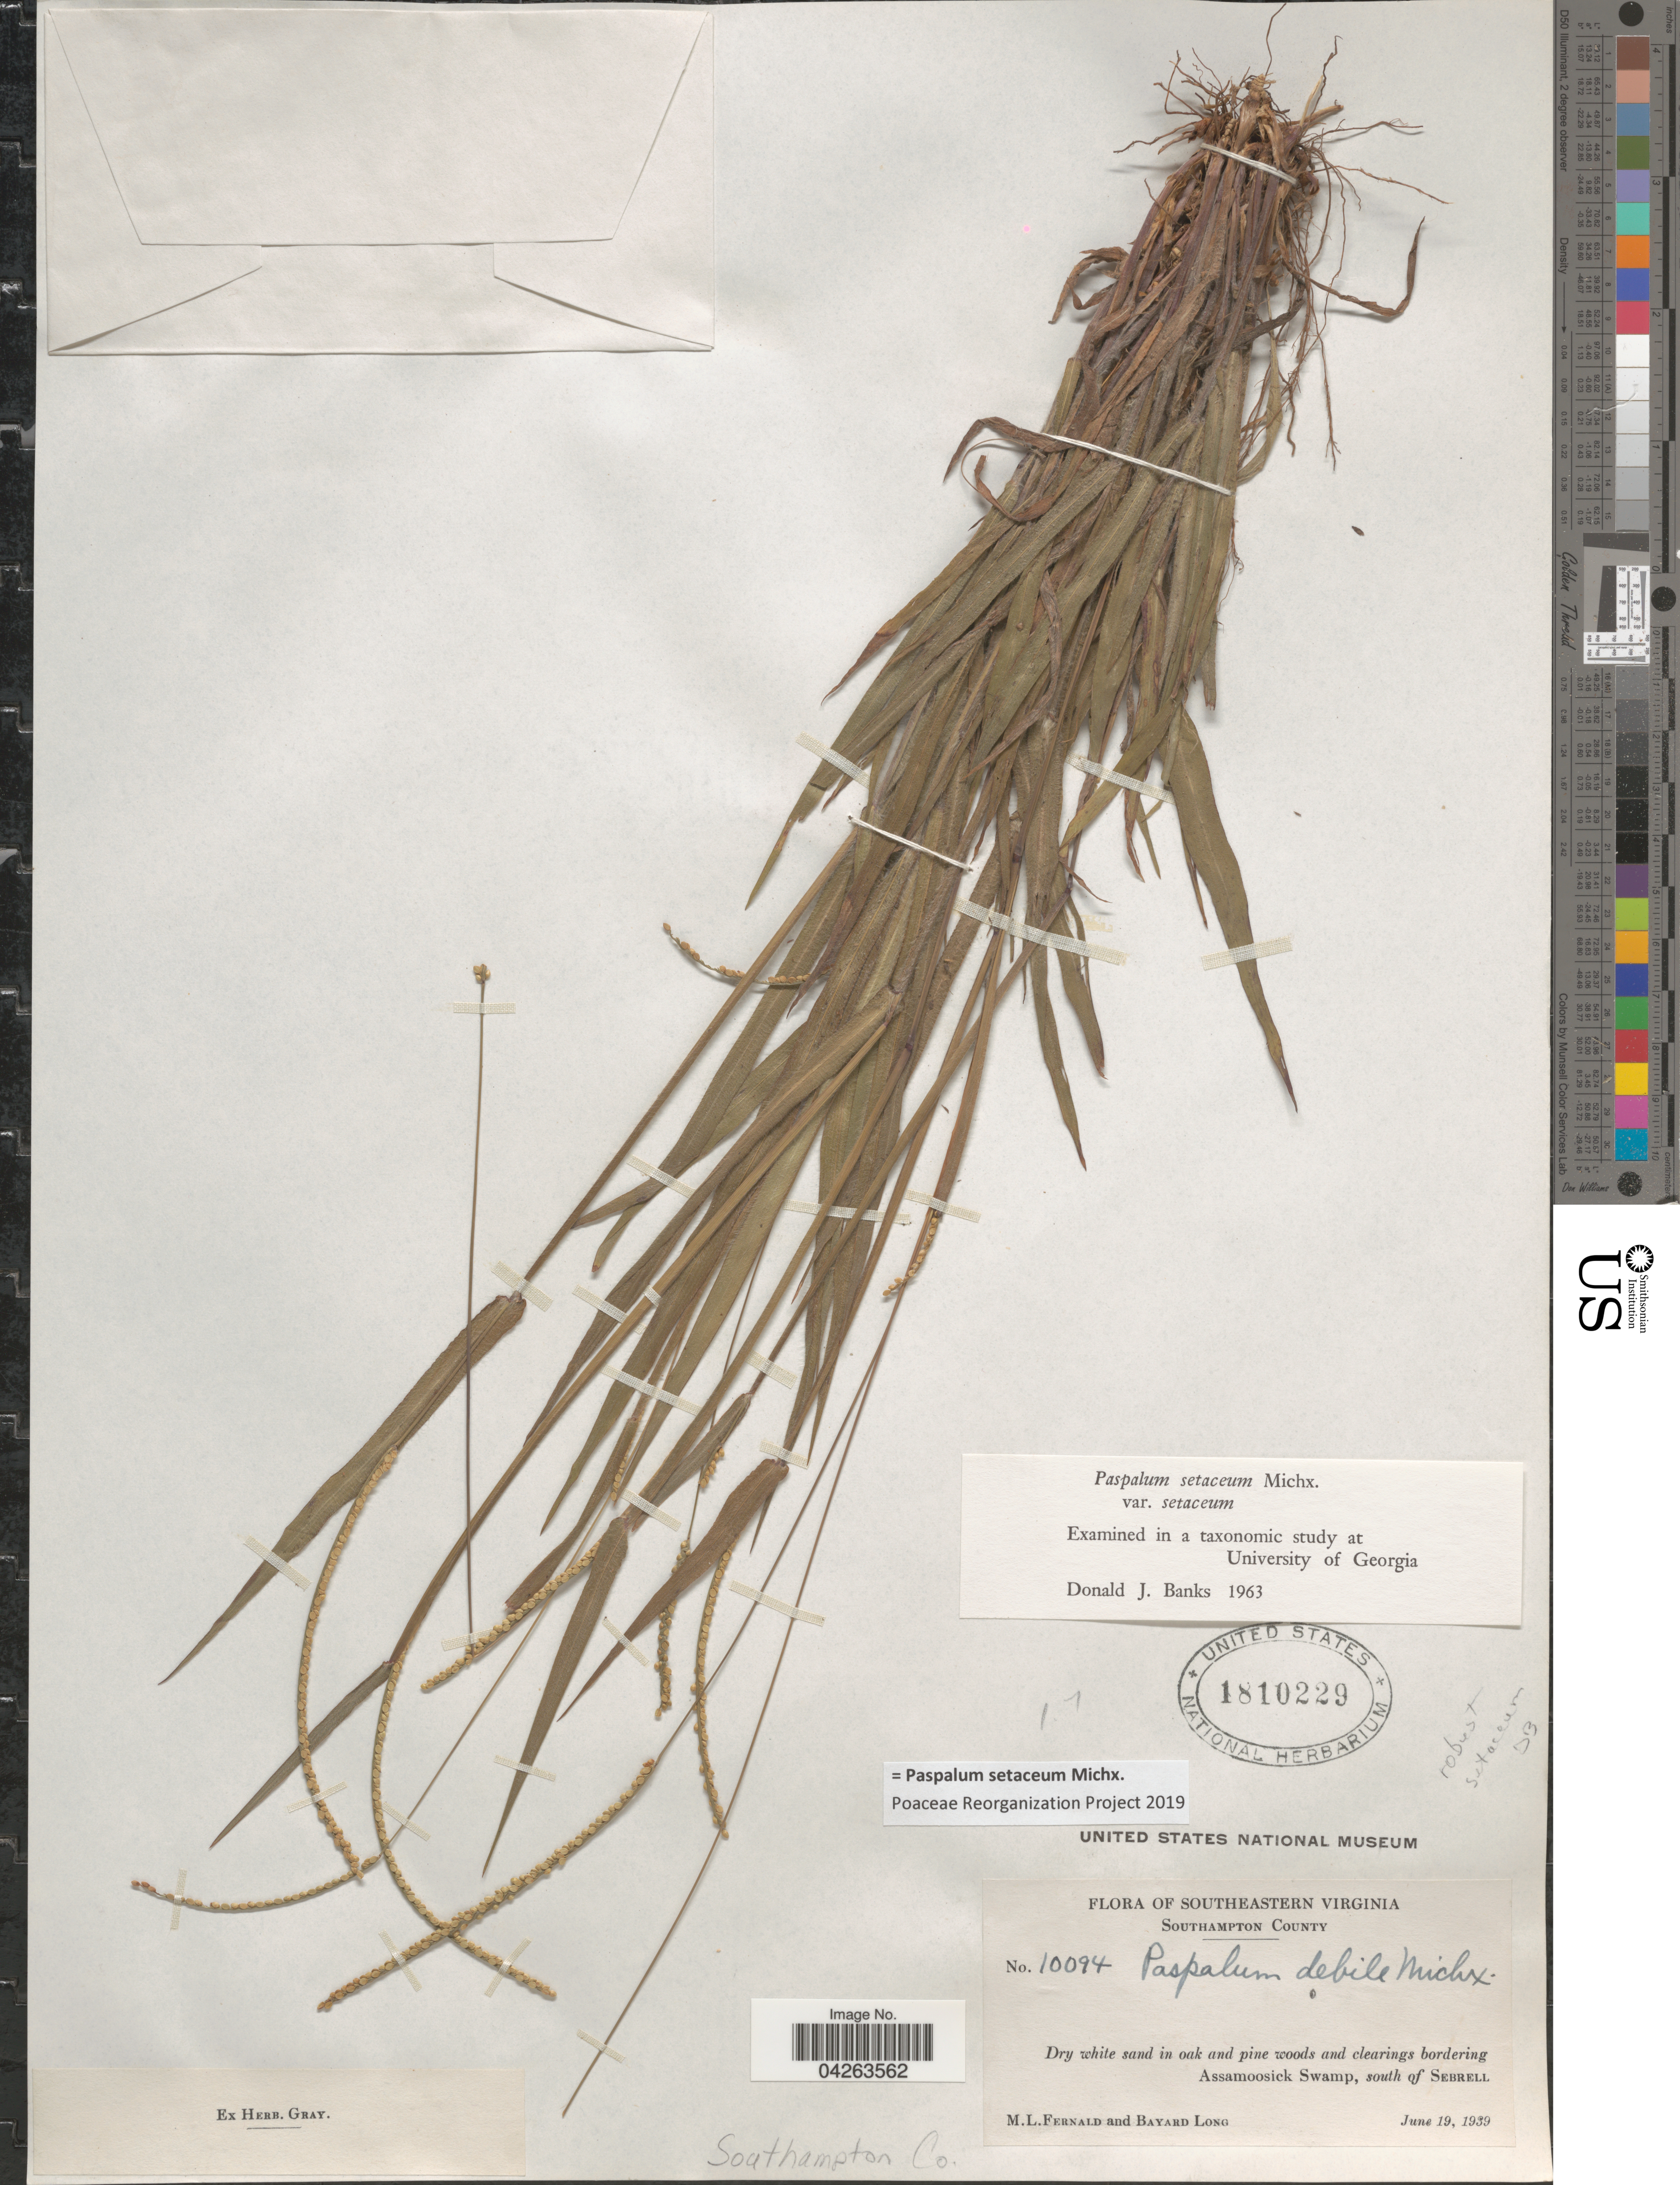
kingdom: Plantae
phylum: Tracheophyta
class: Liliopsida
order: Poales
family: Poaceae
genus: Paspalum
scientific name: Paspalum setaceum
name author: Michx.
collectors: M. L. Fernald & B. Long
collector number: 10094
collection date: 1939-06-19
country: United States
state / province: Virginia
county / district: Southampton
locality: Southeastern Virginia. Southampton County. Dry white sand in oak and pine woods and clearings bordering Assamoosick Swamp, south of Sebrell.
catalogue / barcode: US 1810229